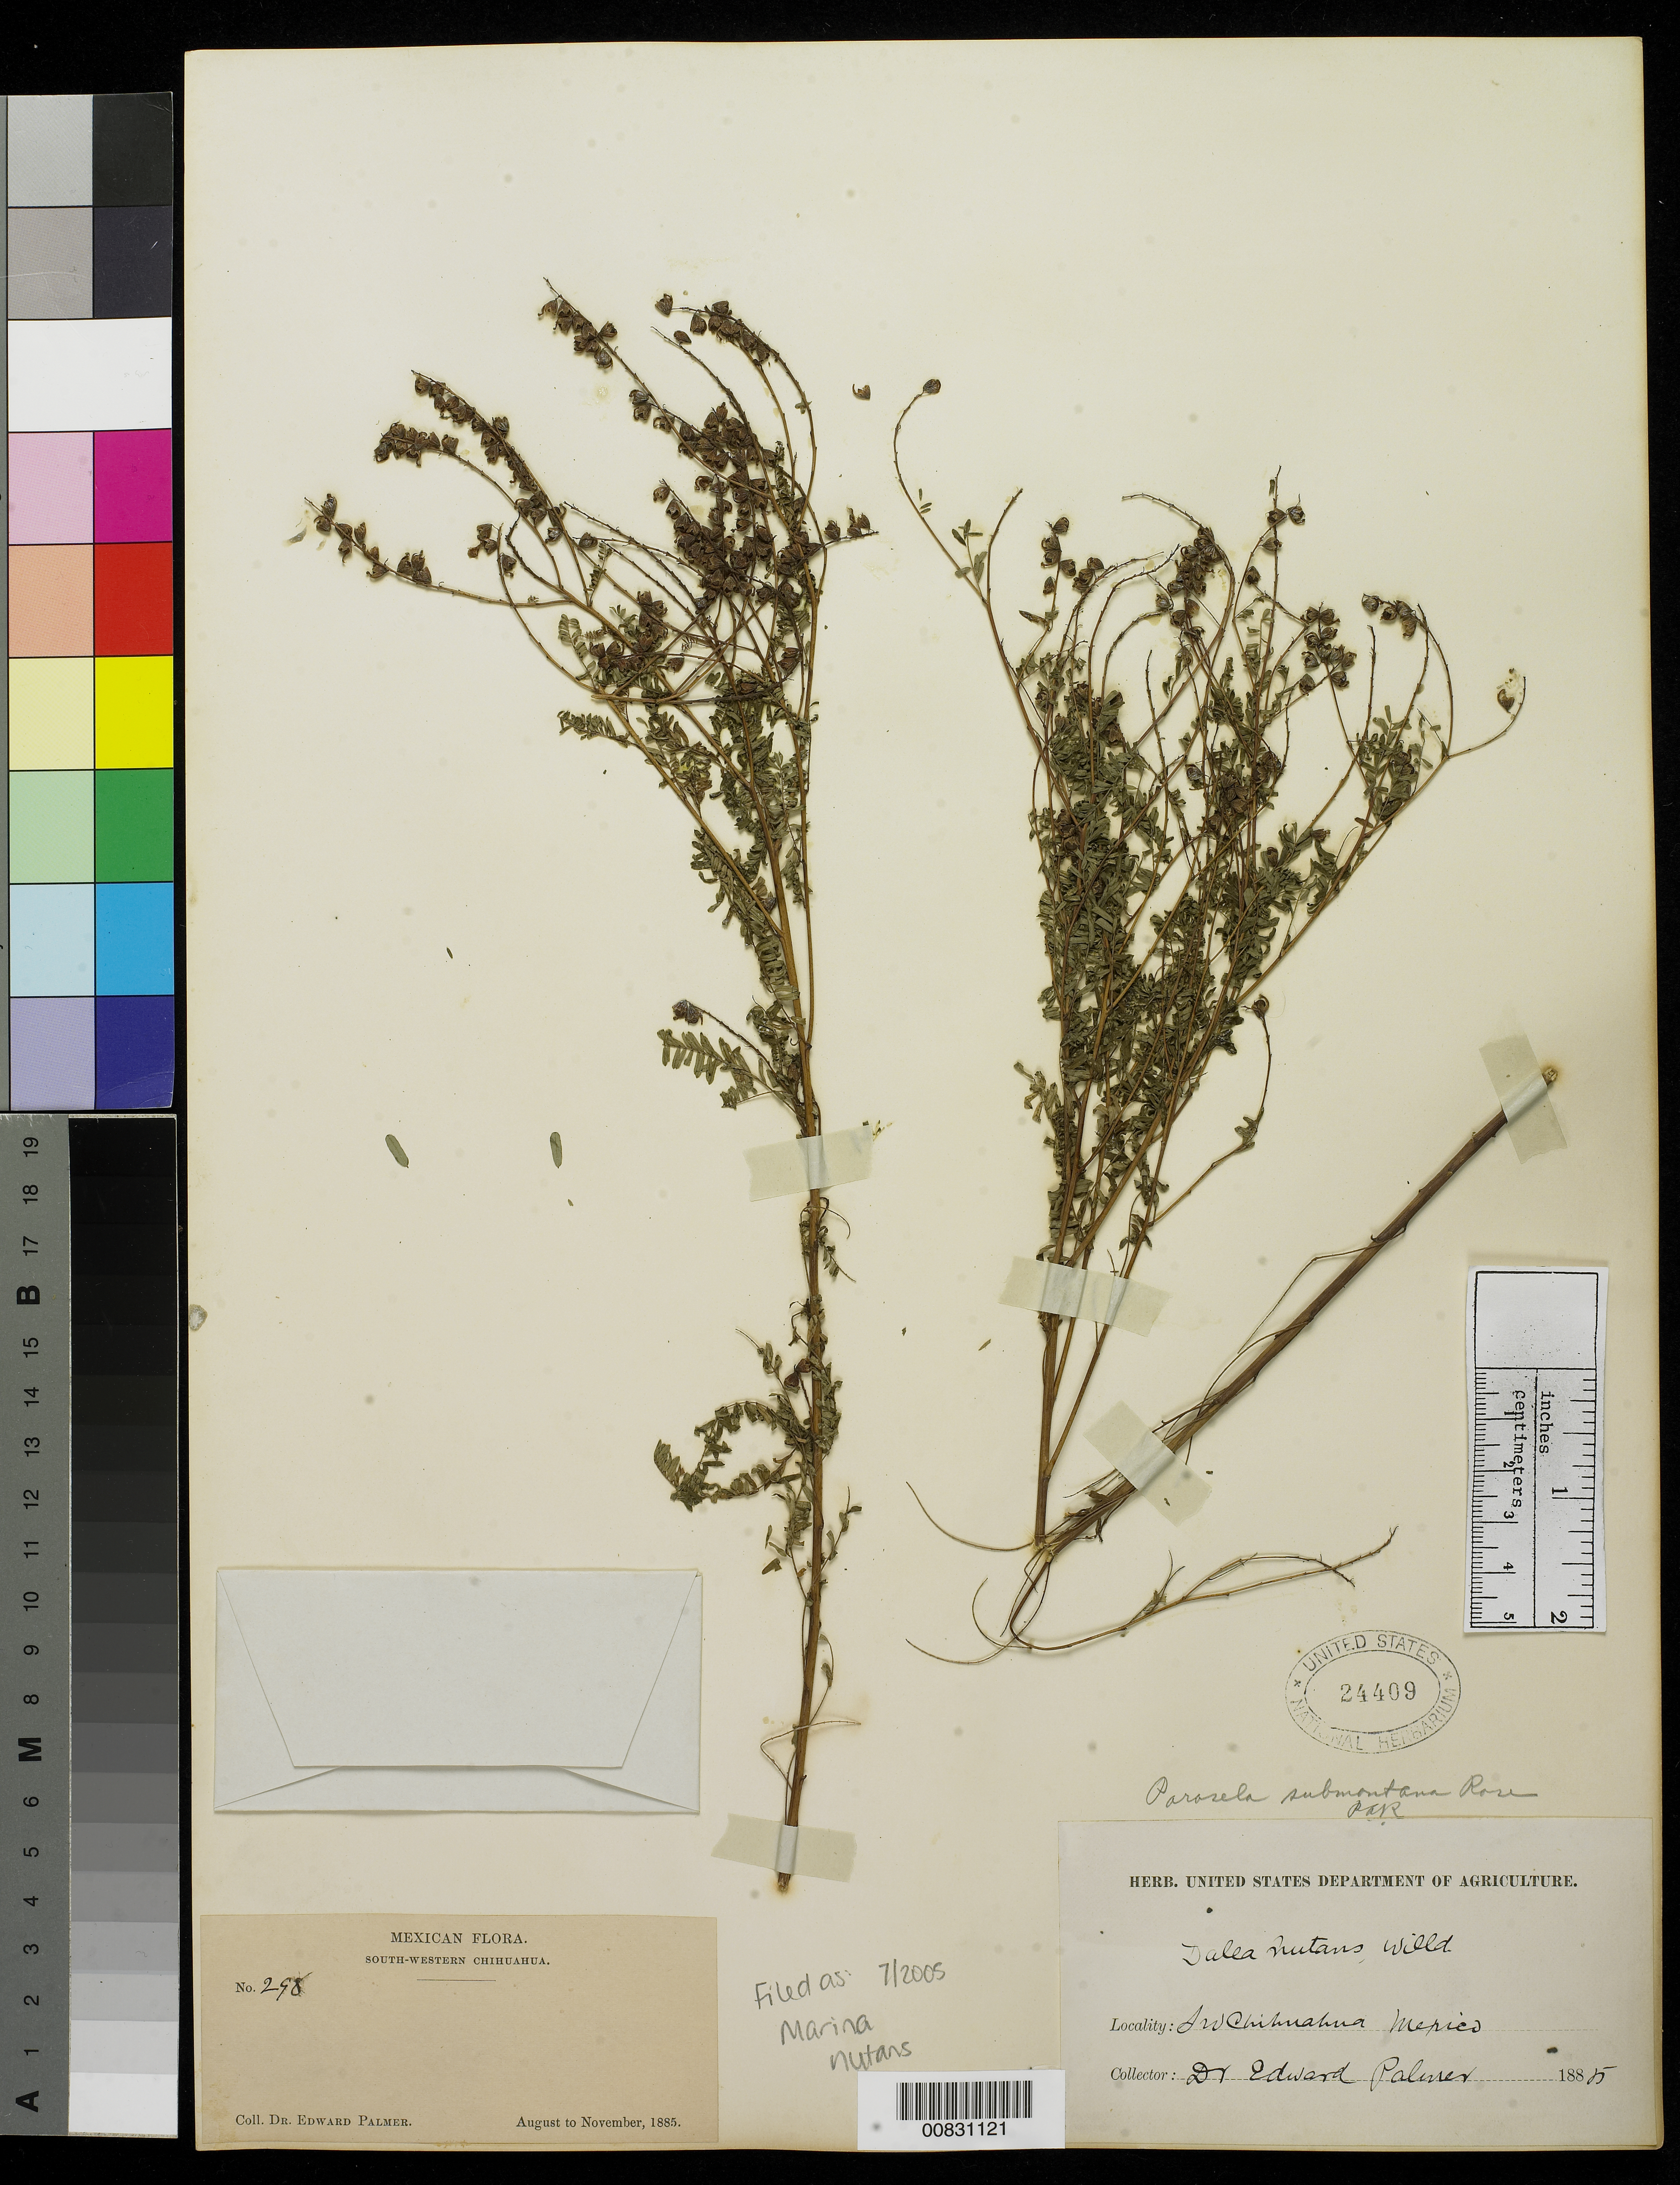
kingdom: Plantae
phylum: Tracheophyta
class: Magnoliopsida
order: Fabales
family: Fabaceae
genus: Marina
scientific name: Marina nutans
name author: (Cav.) Barneby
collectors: E. Palmer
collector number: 298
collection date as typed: Aug 1885 to -- Nov 1885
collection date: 1885-08/1885-11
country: Mexico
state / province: Chihuahua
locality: South-Western Chihuahua.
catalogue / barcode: US 24409